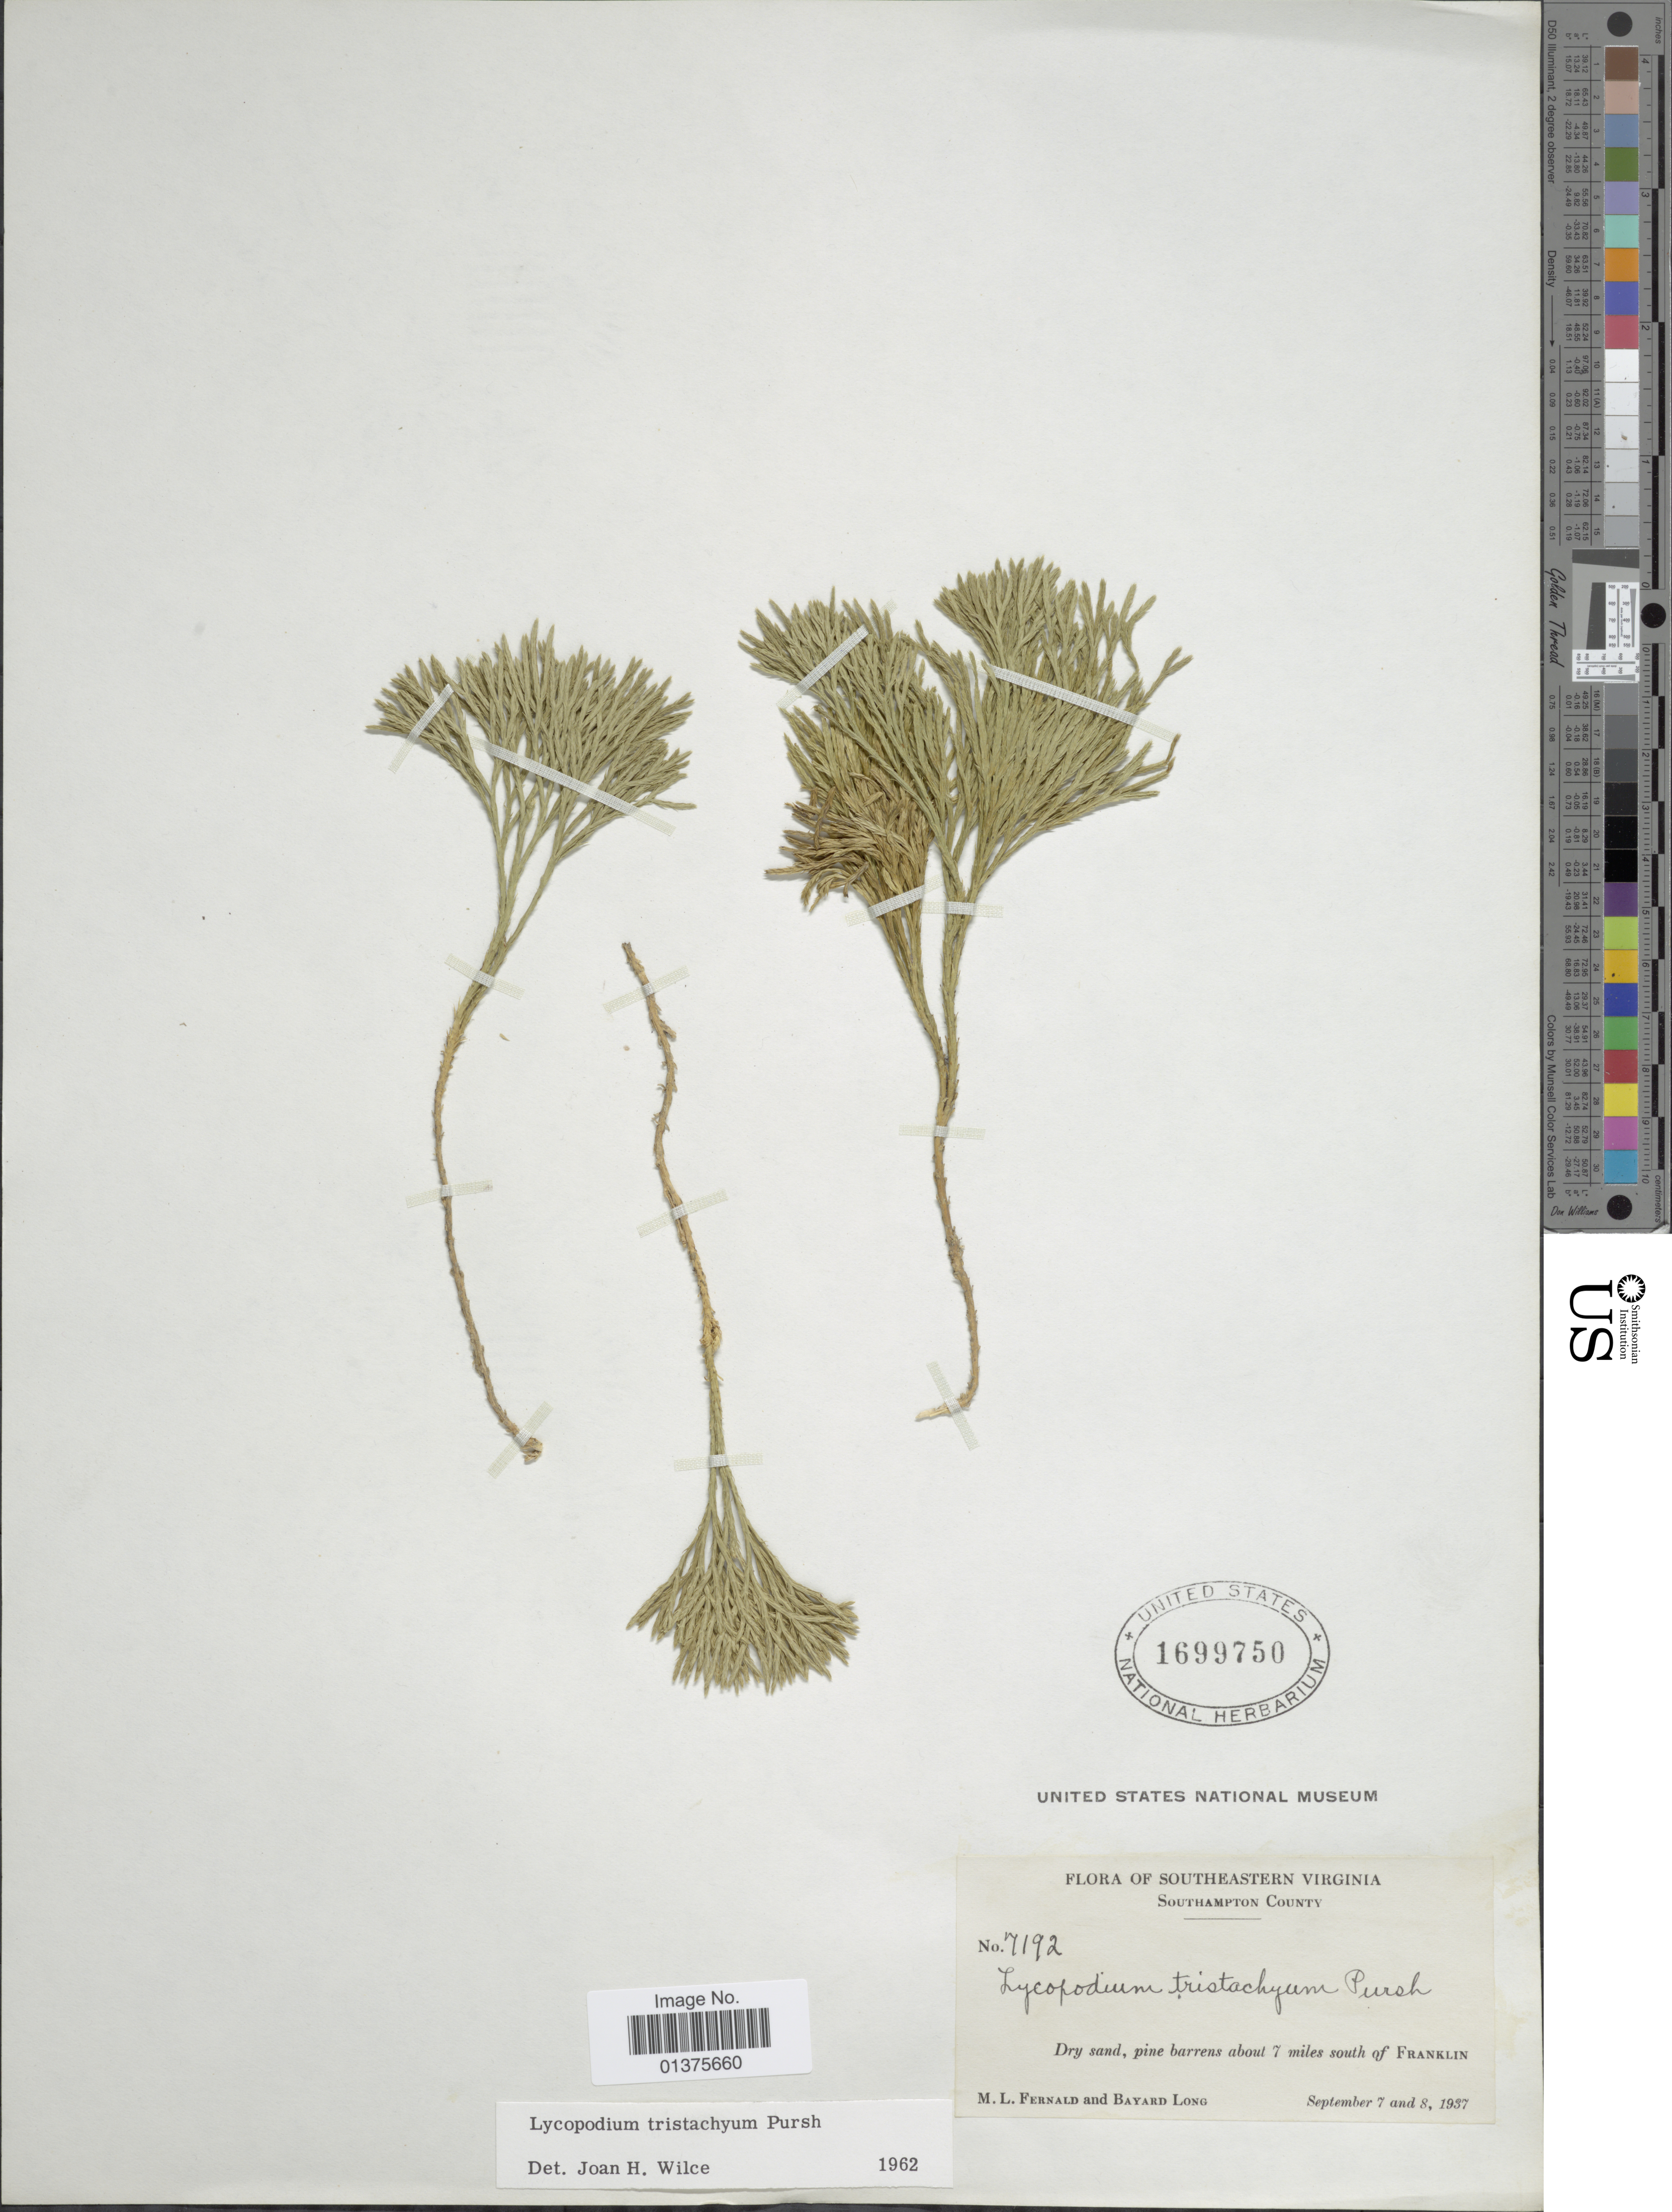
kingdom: Plantae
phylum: Tracheophyta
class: Lycopodiopsida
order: Lycopodiales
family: Lycopodiaceae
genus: Diphasiastrum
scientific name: Diphasiastrum tristachyum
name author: (Pursh) Holub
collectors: M. L. Fernald & B. Long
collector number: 7192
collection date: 1937-09-07/1937-09-08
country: United States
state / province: Virginia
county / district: Southampton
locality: Southampton County, Dry sand, pine barrens about 7 miles south of Franklin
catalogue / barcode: US 1699750